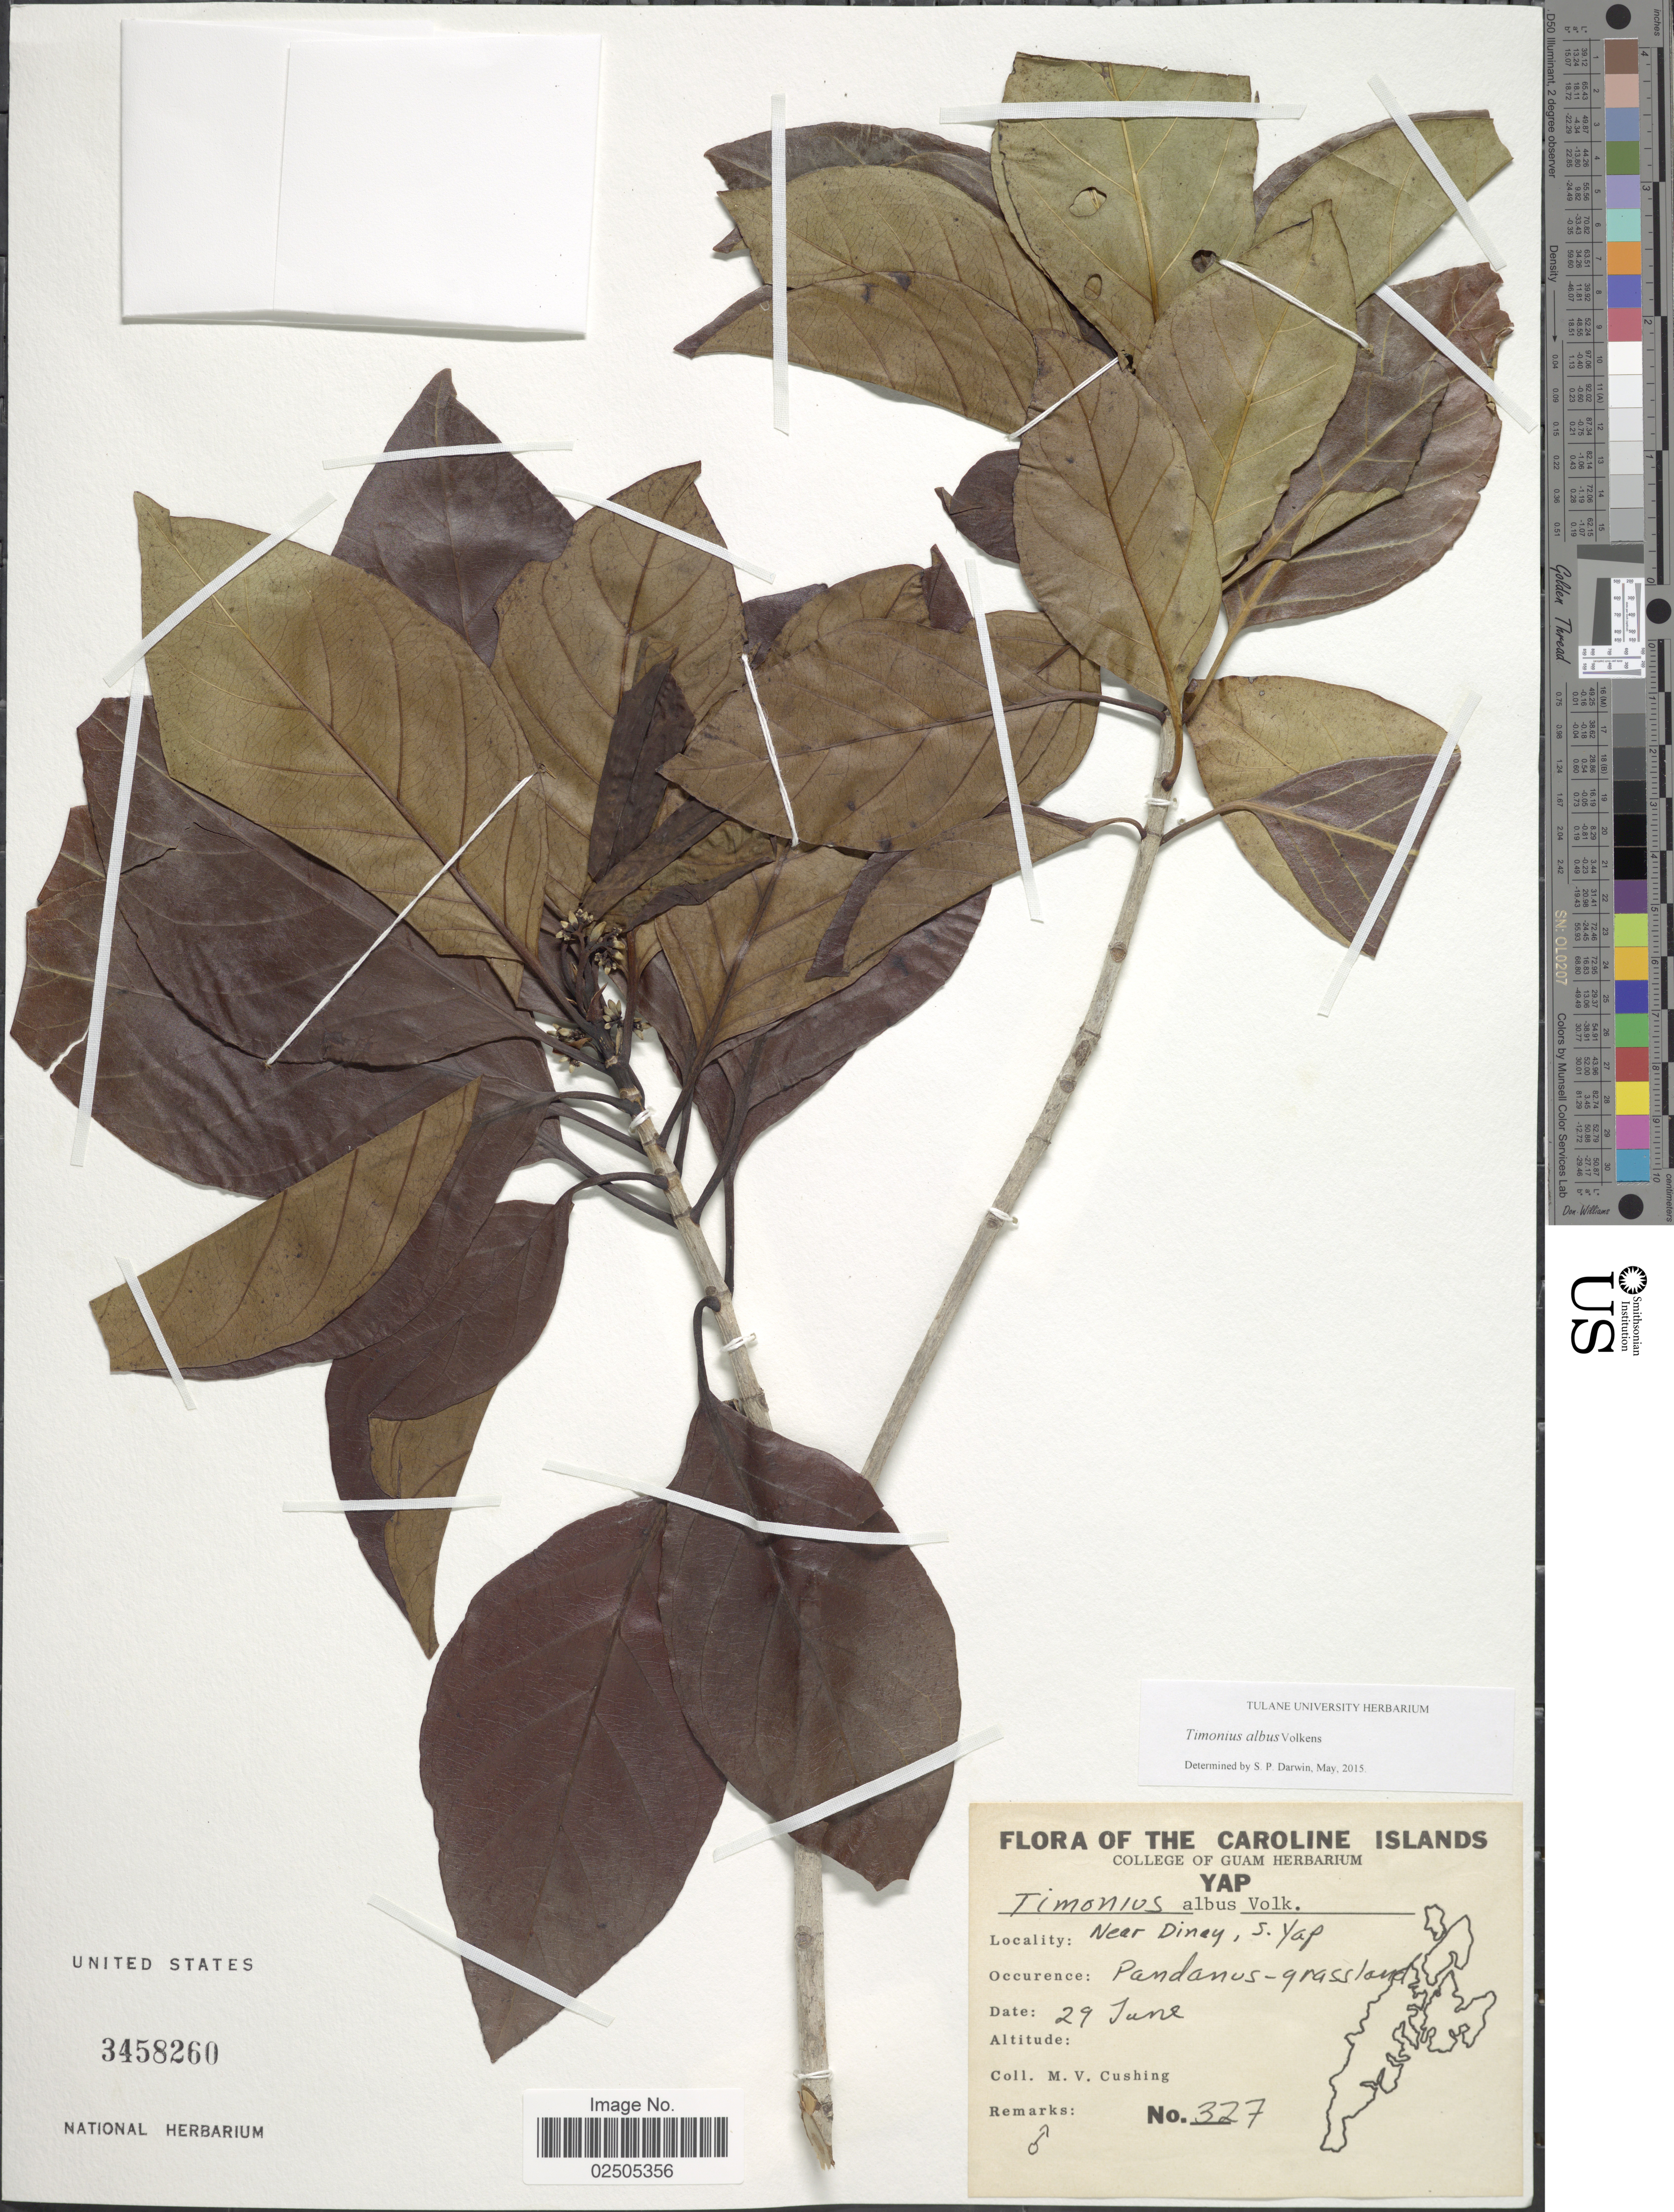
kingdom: Plantae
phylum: Tracheophyta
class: Magnoliopsida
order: Gentianales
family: Rubiaceae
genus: Timonius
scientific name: Timonius albus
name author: Volkens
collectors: M. V. Cushing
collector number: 327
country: Micronesia, Federated States of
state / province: Yap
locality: The Caroline Islands, Yap, Near Diney, S. Yap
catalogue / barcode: US 3458260